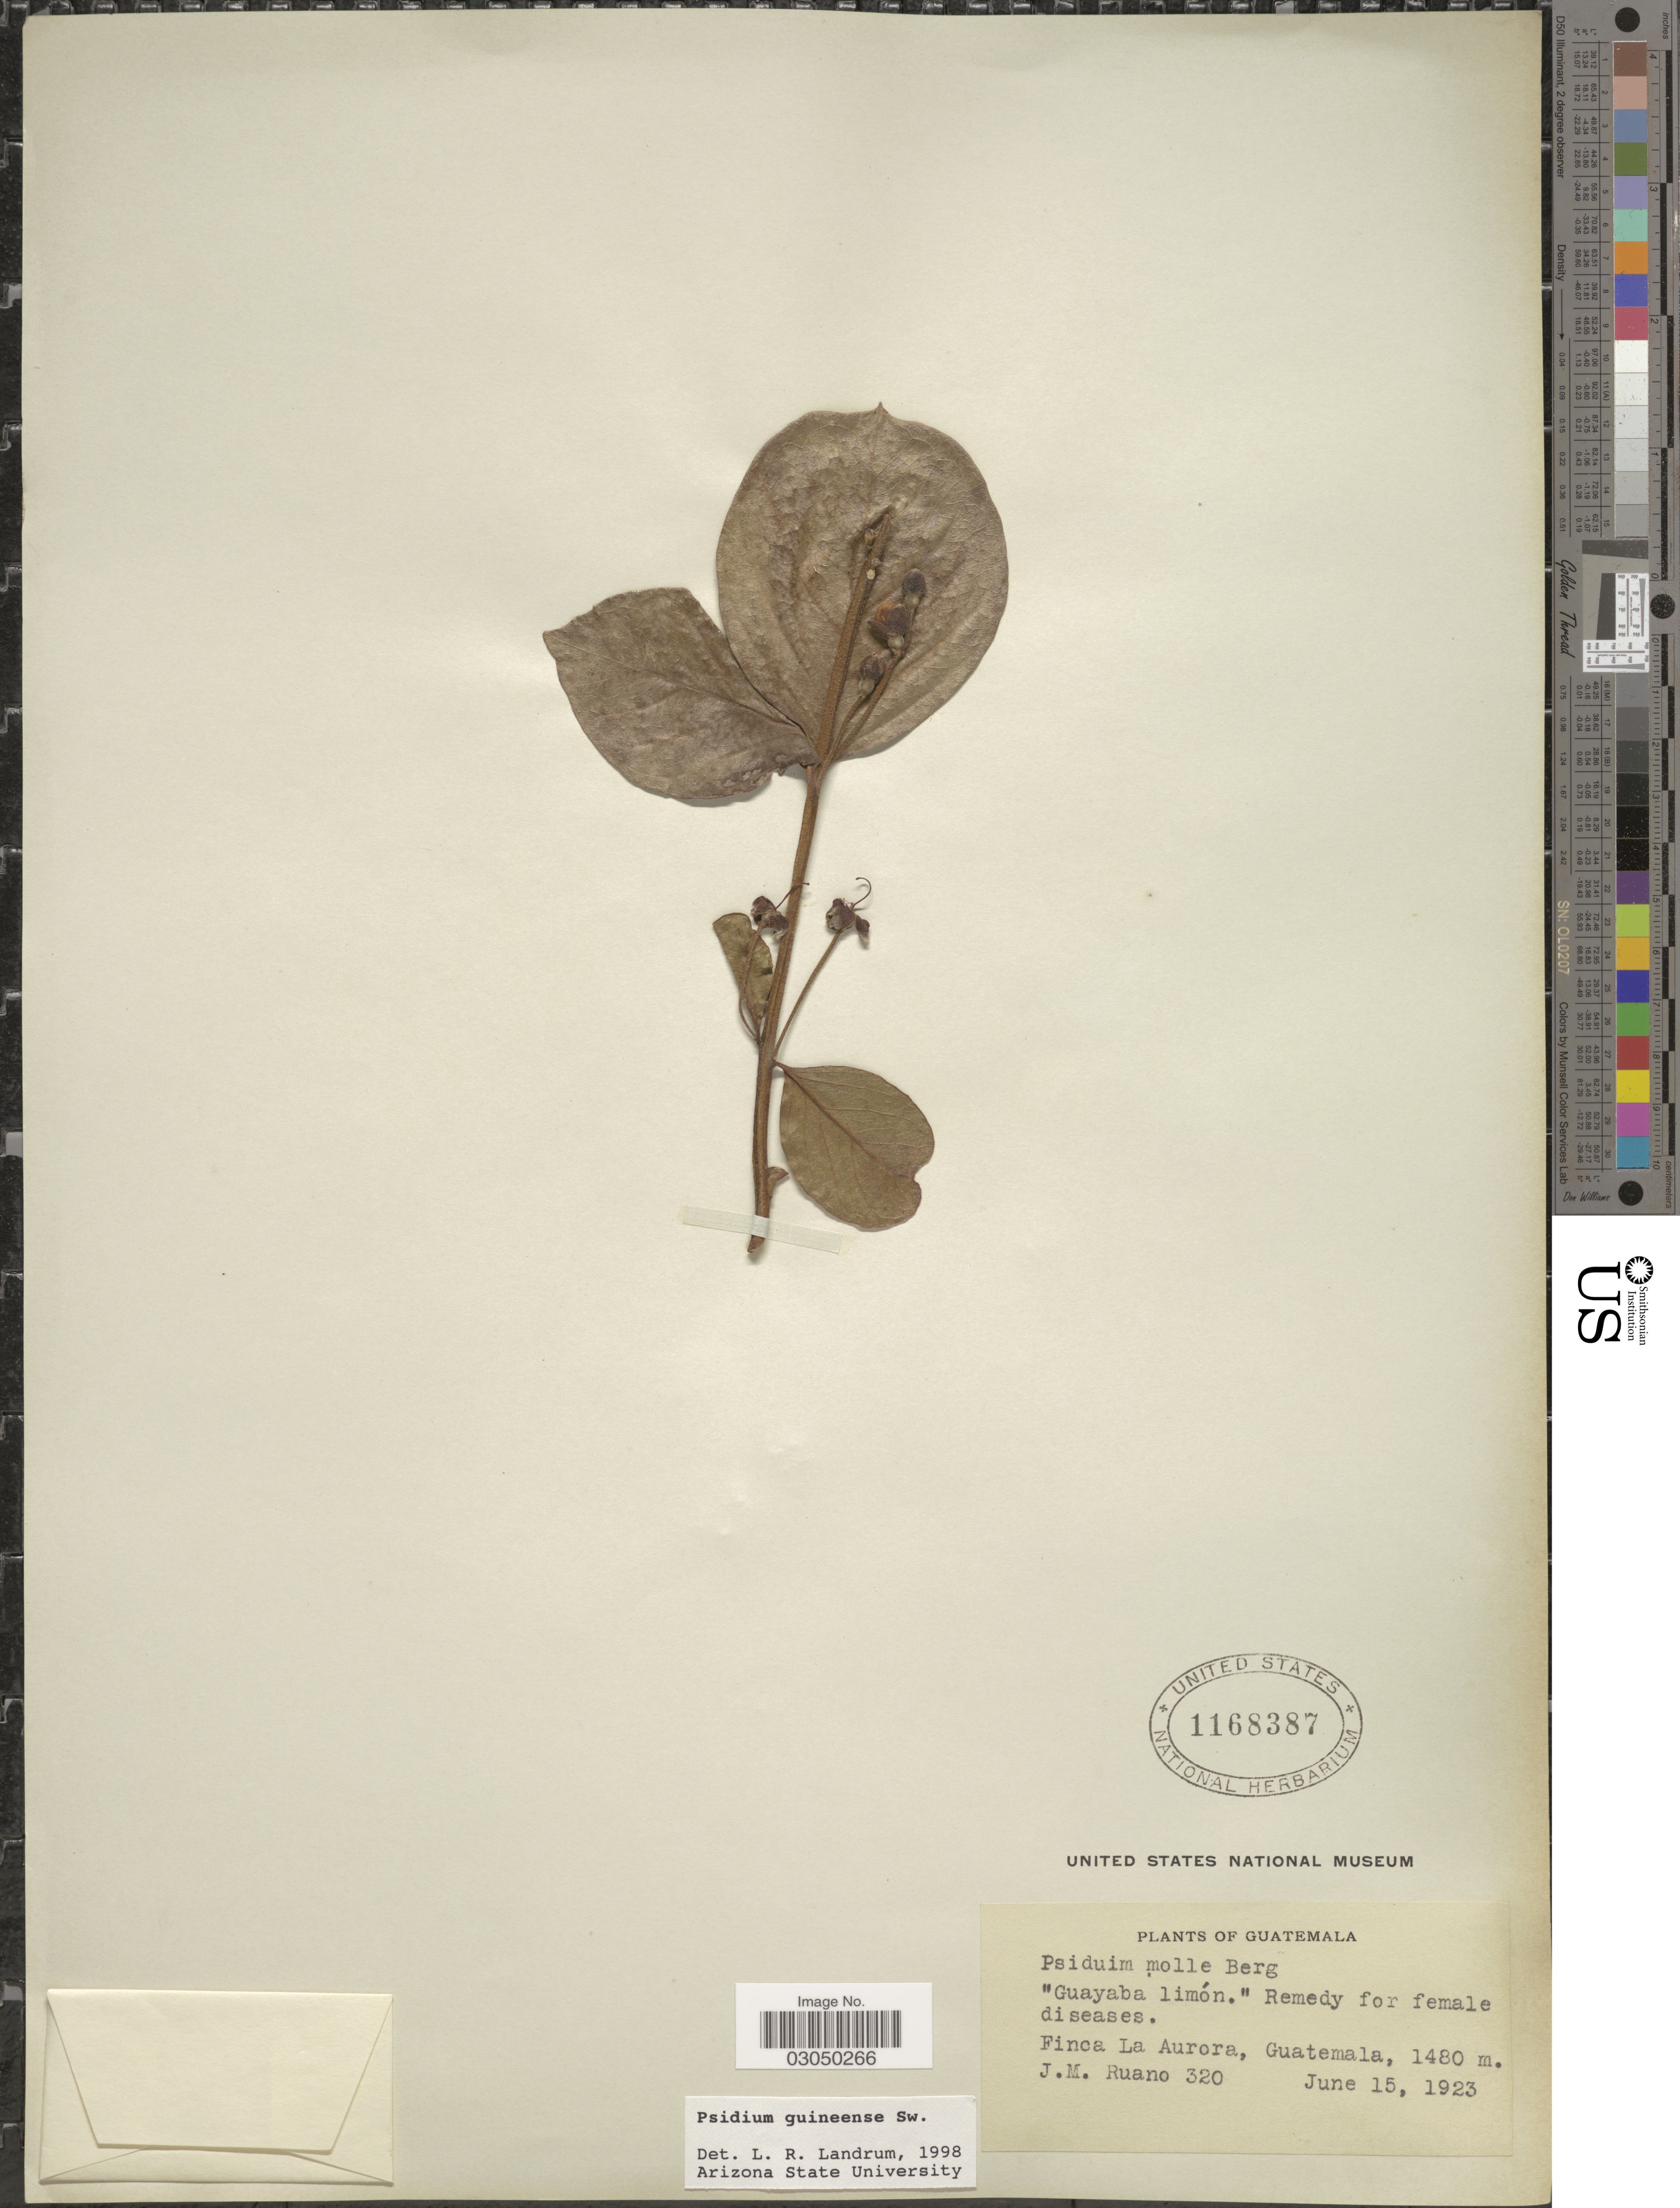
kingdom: Plantae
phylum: Tracheophyta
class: Magnoliopsida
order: Myrtales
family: Myrtaceae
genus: Psidium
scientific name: Psidium guineense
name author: Sw.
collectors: J. Ruano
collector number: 320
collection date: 1923-06-15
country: Guatemala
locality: Finca La Aurora.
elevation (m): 1480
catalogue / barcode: US 1168387